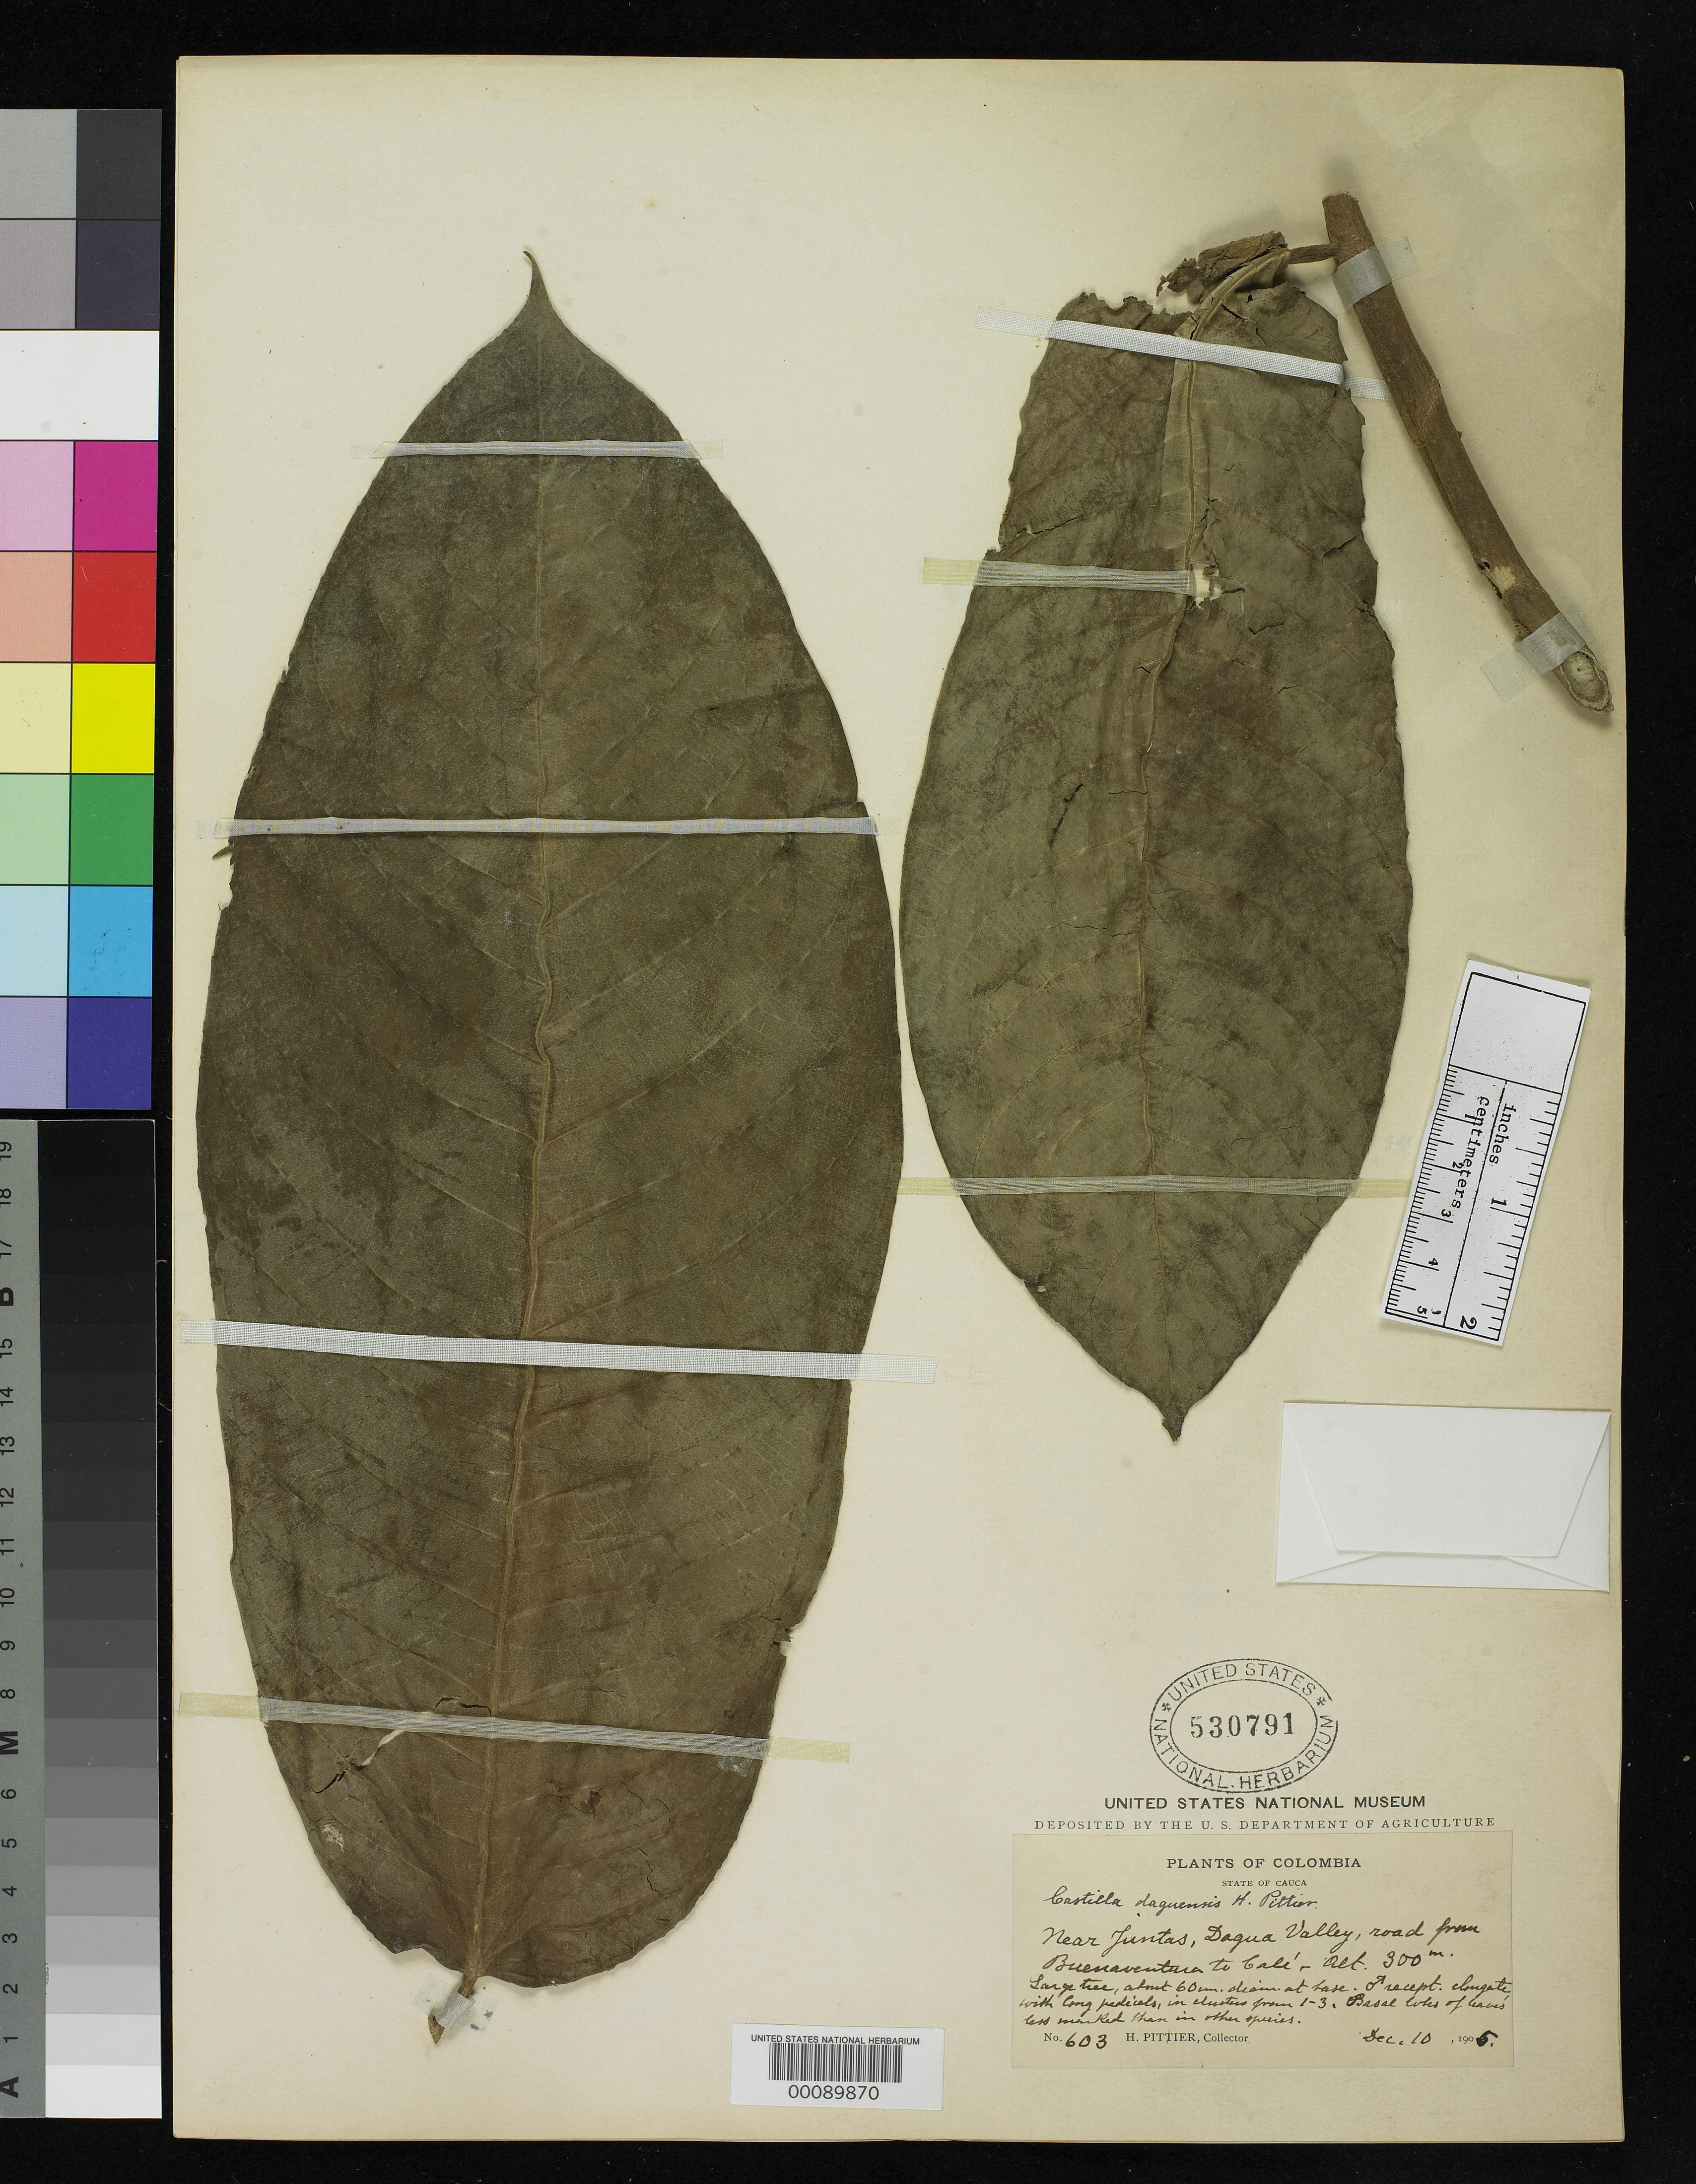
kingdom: Plantae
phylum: Tracheophyta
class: Magnoliopsida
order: Rosales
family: Moraceae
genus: Castilla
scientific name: Castilla daguensis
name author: Pittier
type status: Isotype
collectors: H. F. Pittier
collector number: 603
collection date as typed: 10 Dec 1905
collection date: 1905-12-10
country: Colombia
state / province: Cauca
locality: Near Juntas, Dagua Valley, Road from Buena Ventura to Cali.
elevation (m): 300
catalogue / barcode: US 530791